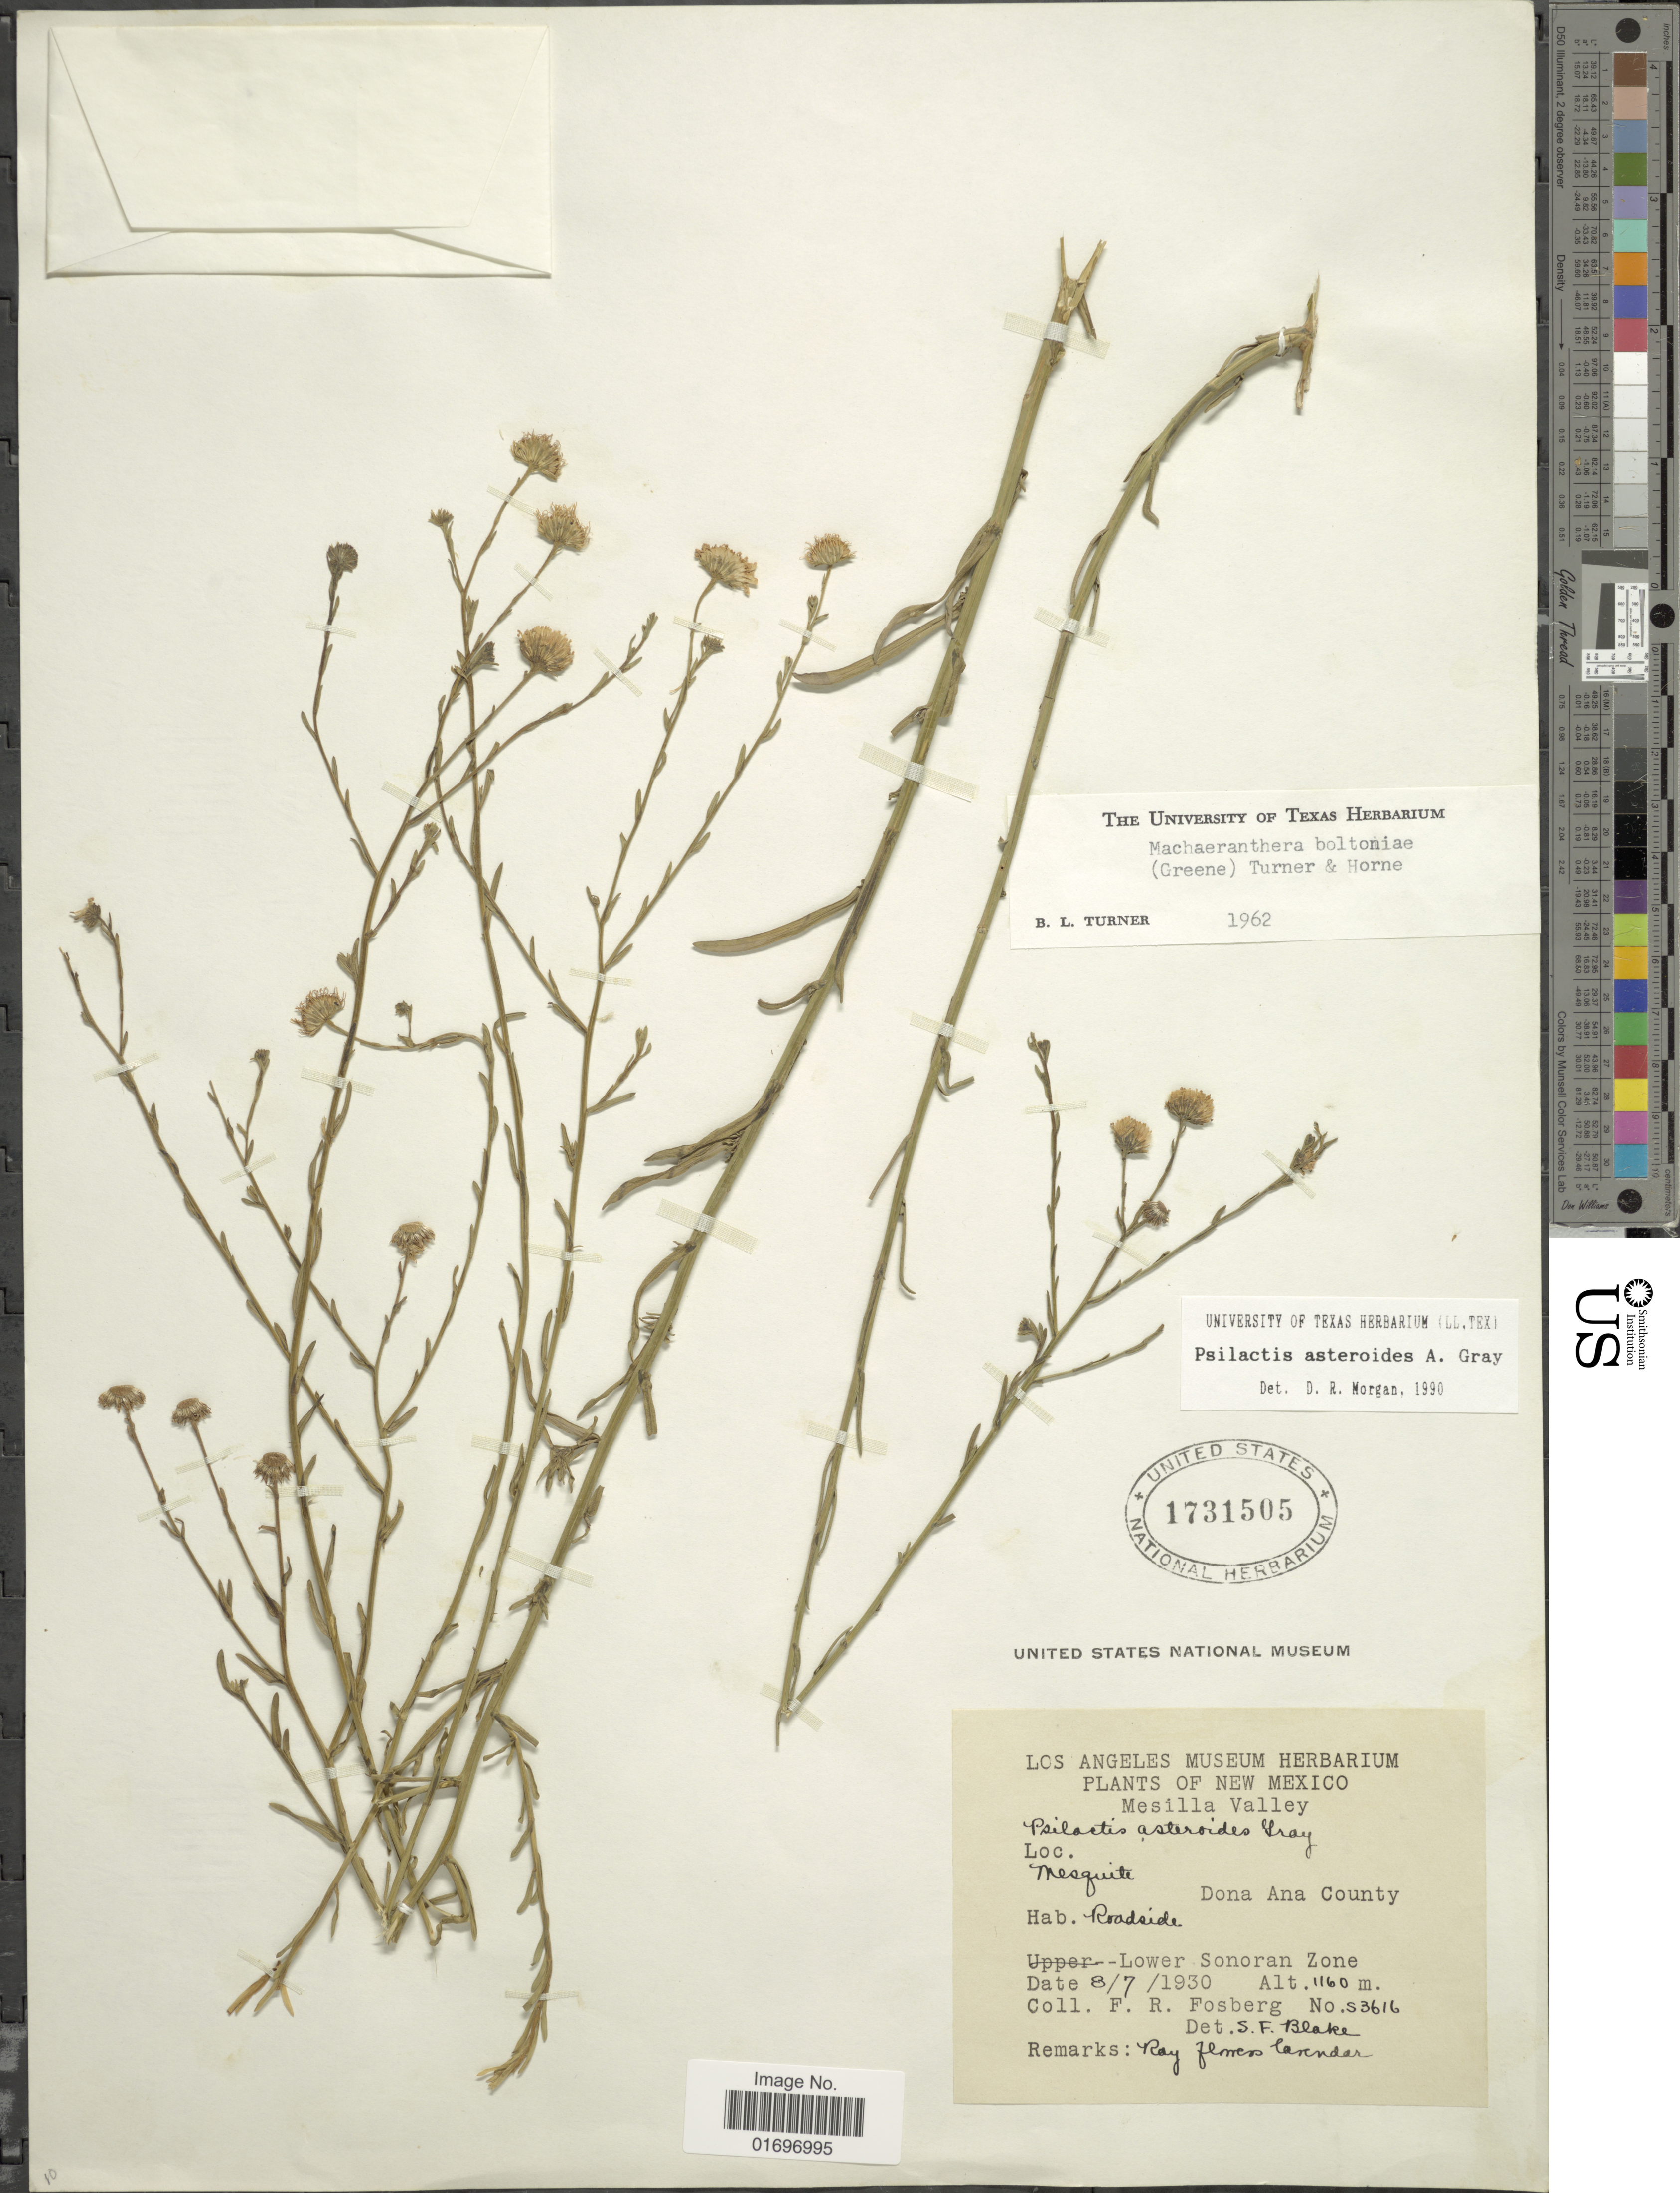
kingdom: Plantae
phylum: Tracheophyta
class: Magnoliopsida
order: Asterales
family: Asteraceae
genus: Psilactis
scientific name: Psilactis asteroides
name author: A. Gray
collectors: F. R. Fosberg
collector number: S3616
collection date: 1930-08-07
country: United States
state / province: New Mexico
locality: New Mexico. Mesilla Valley. Dona Ana County. Lower Sonoran Zone.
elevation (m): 1160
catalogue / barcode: US 1731505